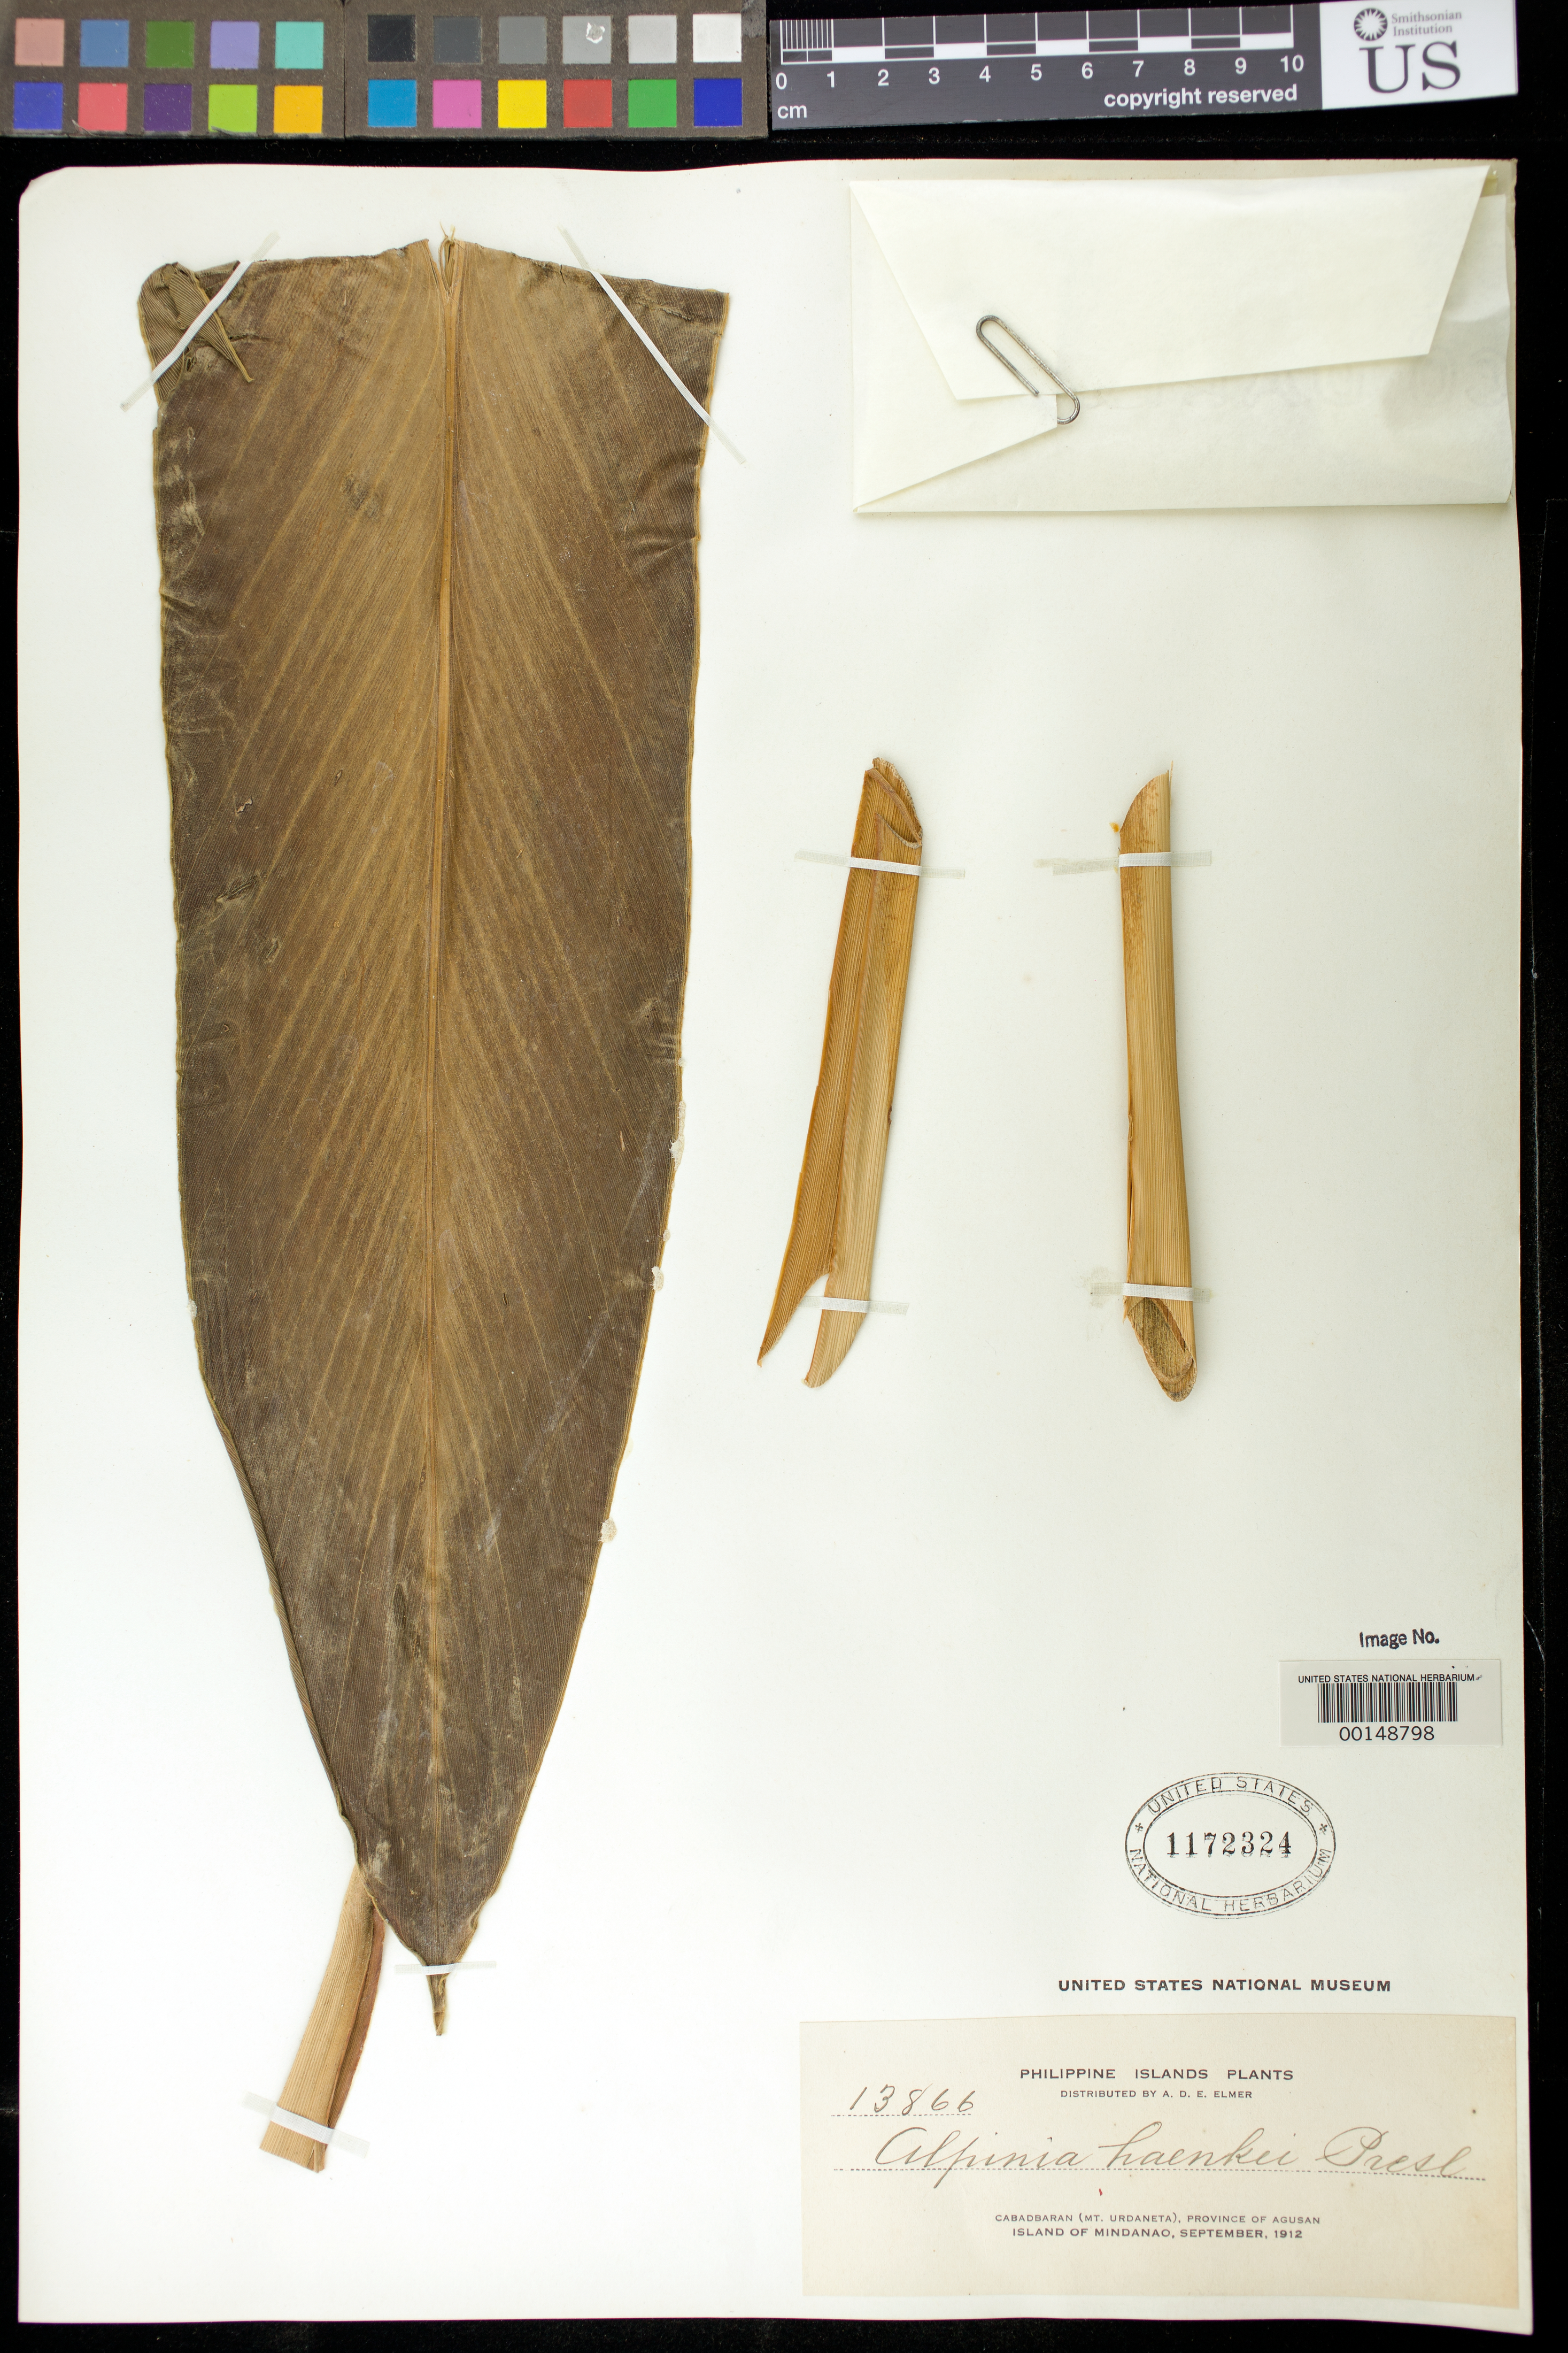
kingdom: Plantae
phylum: Tracheophyta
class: Liliopsida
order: Zingiberales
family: Zingiberaceae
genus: Alpinia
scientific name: Alpinia haenkei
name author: C. Presl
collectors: A. D. E. Elmer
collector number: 13866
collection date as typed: Sep 1912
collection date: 1912-09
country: Philippines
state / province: Caraga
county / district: Agusan del Norte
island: Mindanao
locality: Cabadbaran (Mt. Urdaneta), province of agusan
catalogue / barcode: US 1172324